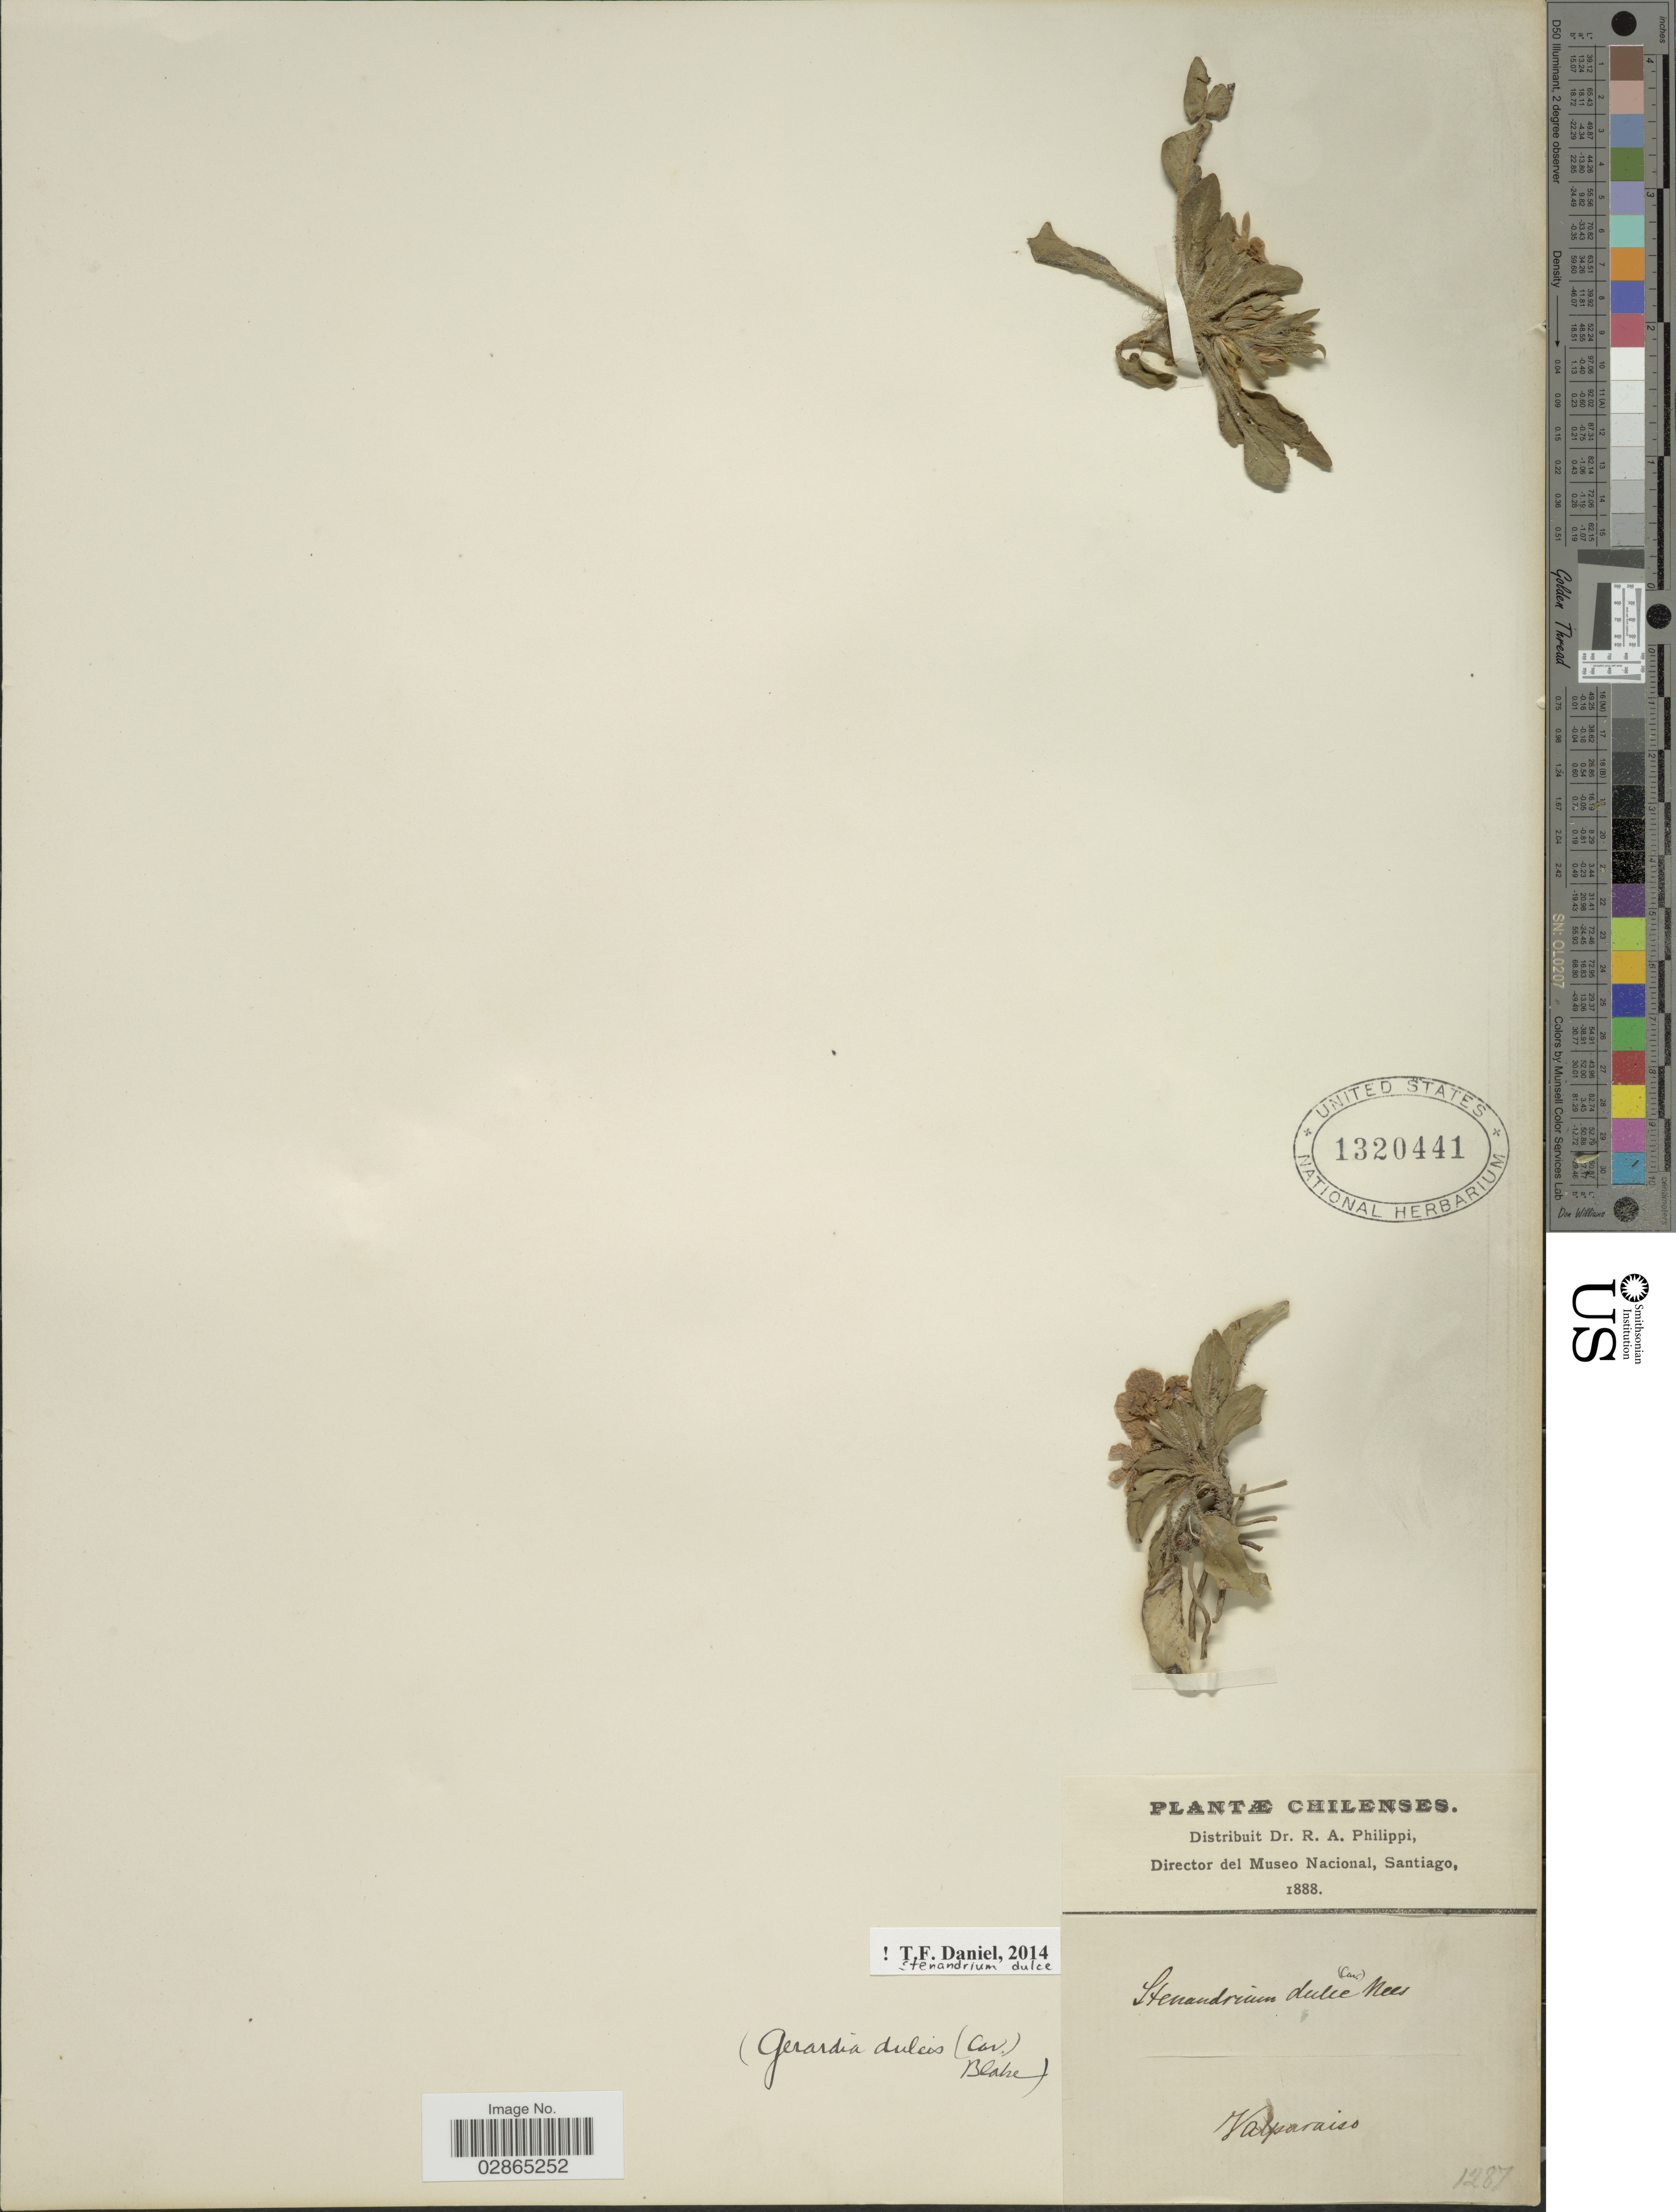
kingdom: Plantae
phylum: Tracheophyta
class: Magnoliopsida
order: Lamiales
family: Acanthaceae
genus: Stenandrium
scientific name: Stenandrium dulce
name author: (Cav.) Nees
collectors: -. Philippi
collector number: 1287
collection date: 1888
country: Chile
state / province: Valparaíso (V)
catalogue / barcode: US 1320441